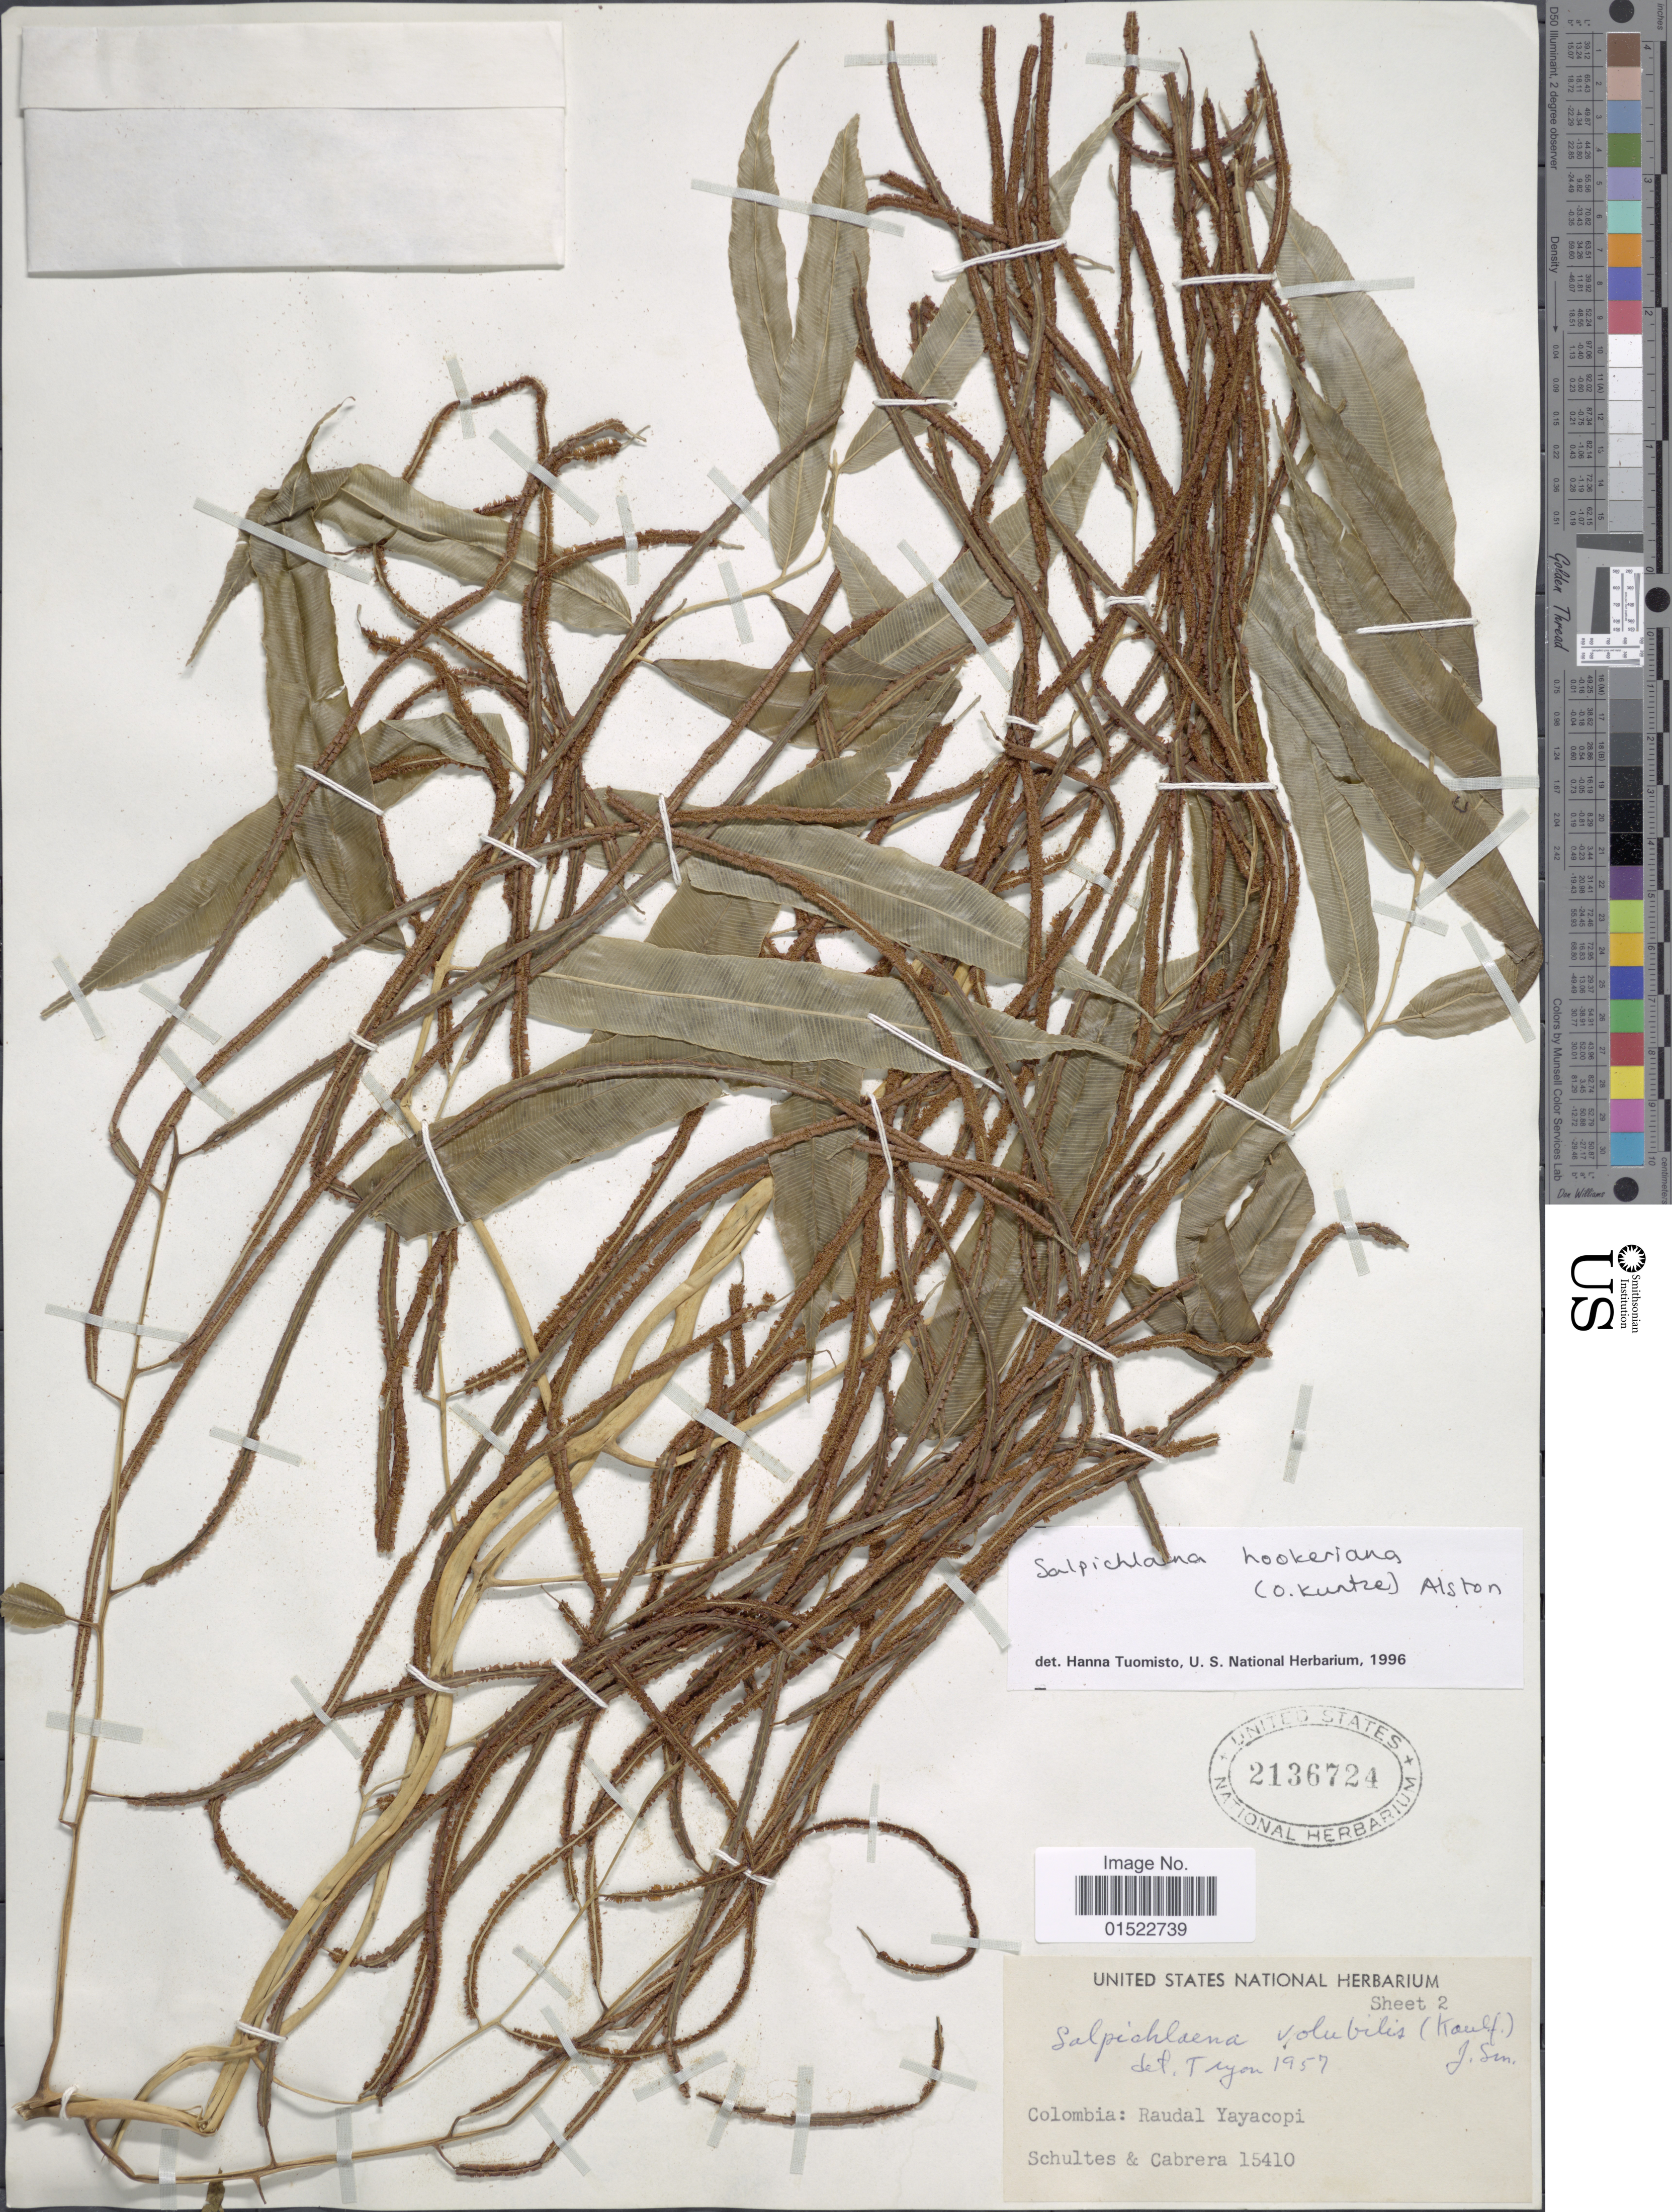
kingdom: Plantae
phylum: Tracheophyta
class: Polypodiopsida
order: Polypodiales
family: Blechnaceae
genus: Salpichlaena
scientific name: Salpichlaena hookeriana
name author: (Kuntze) Alston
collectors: -- Schultes & Cabrera, --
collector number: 15410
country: Colombia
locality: Raudal Yayacopi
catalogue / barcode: US 2136724